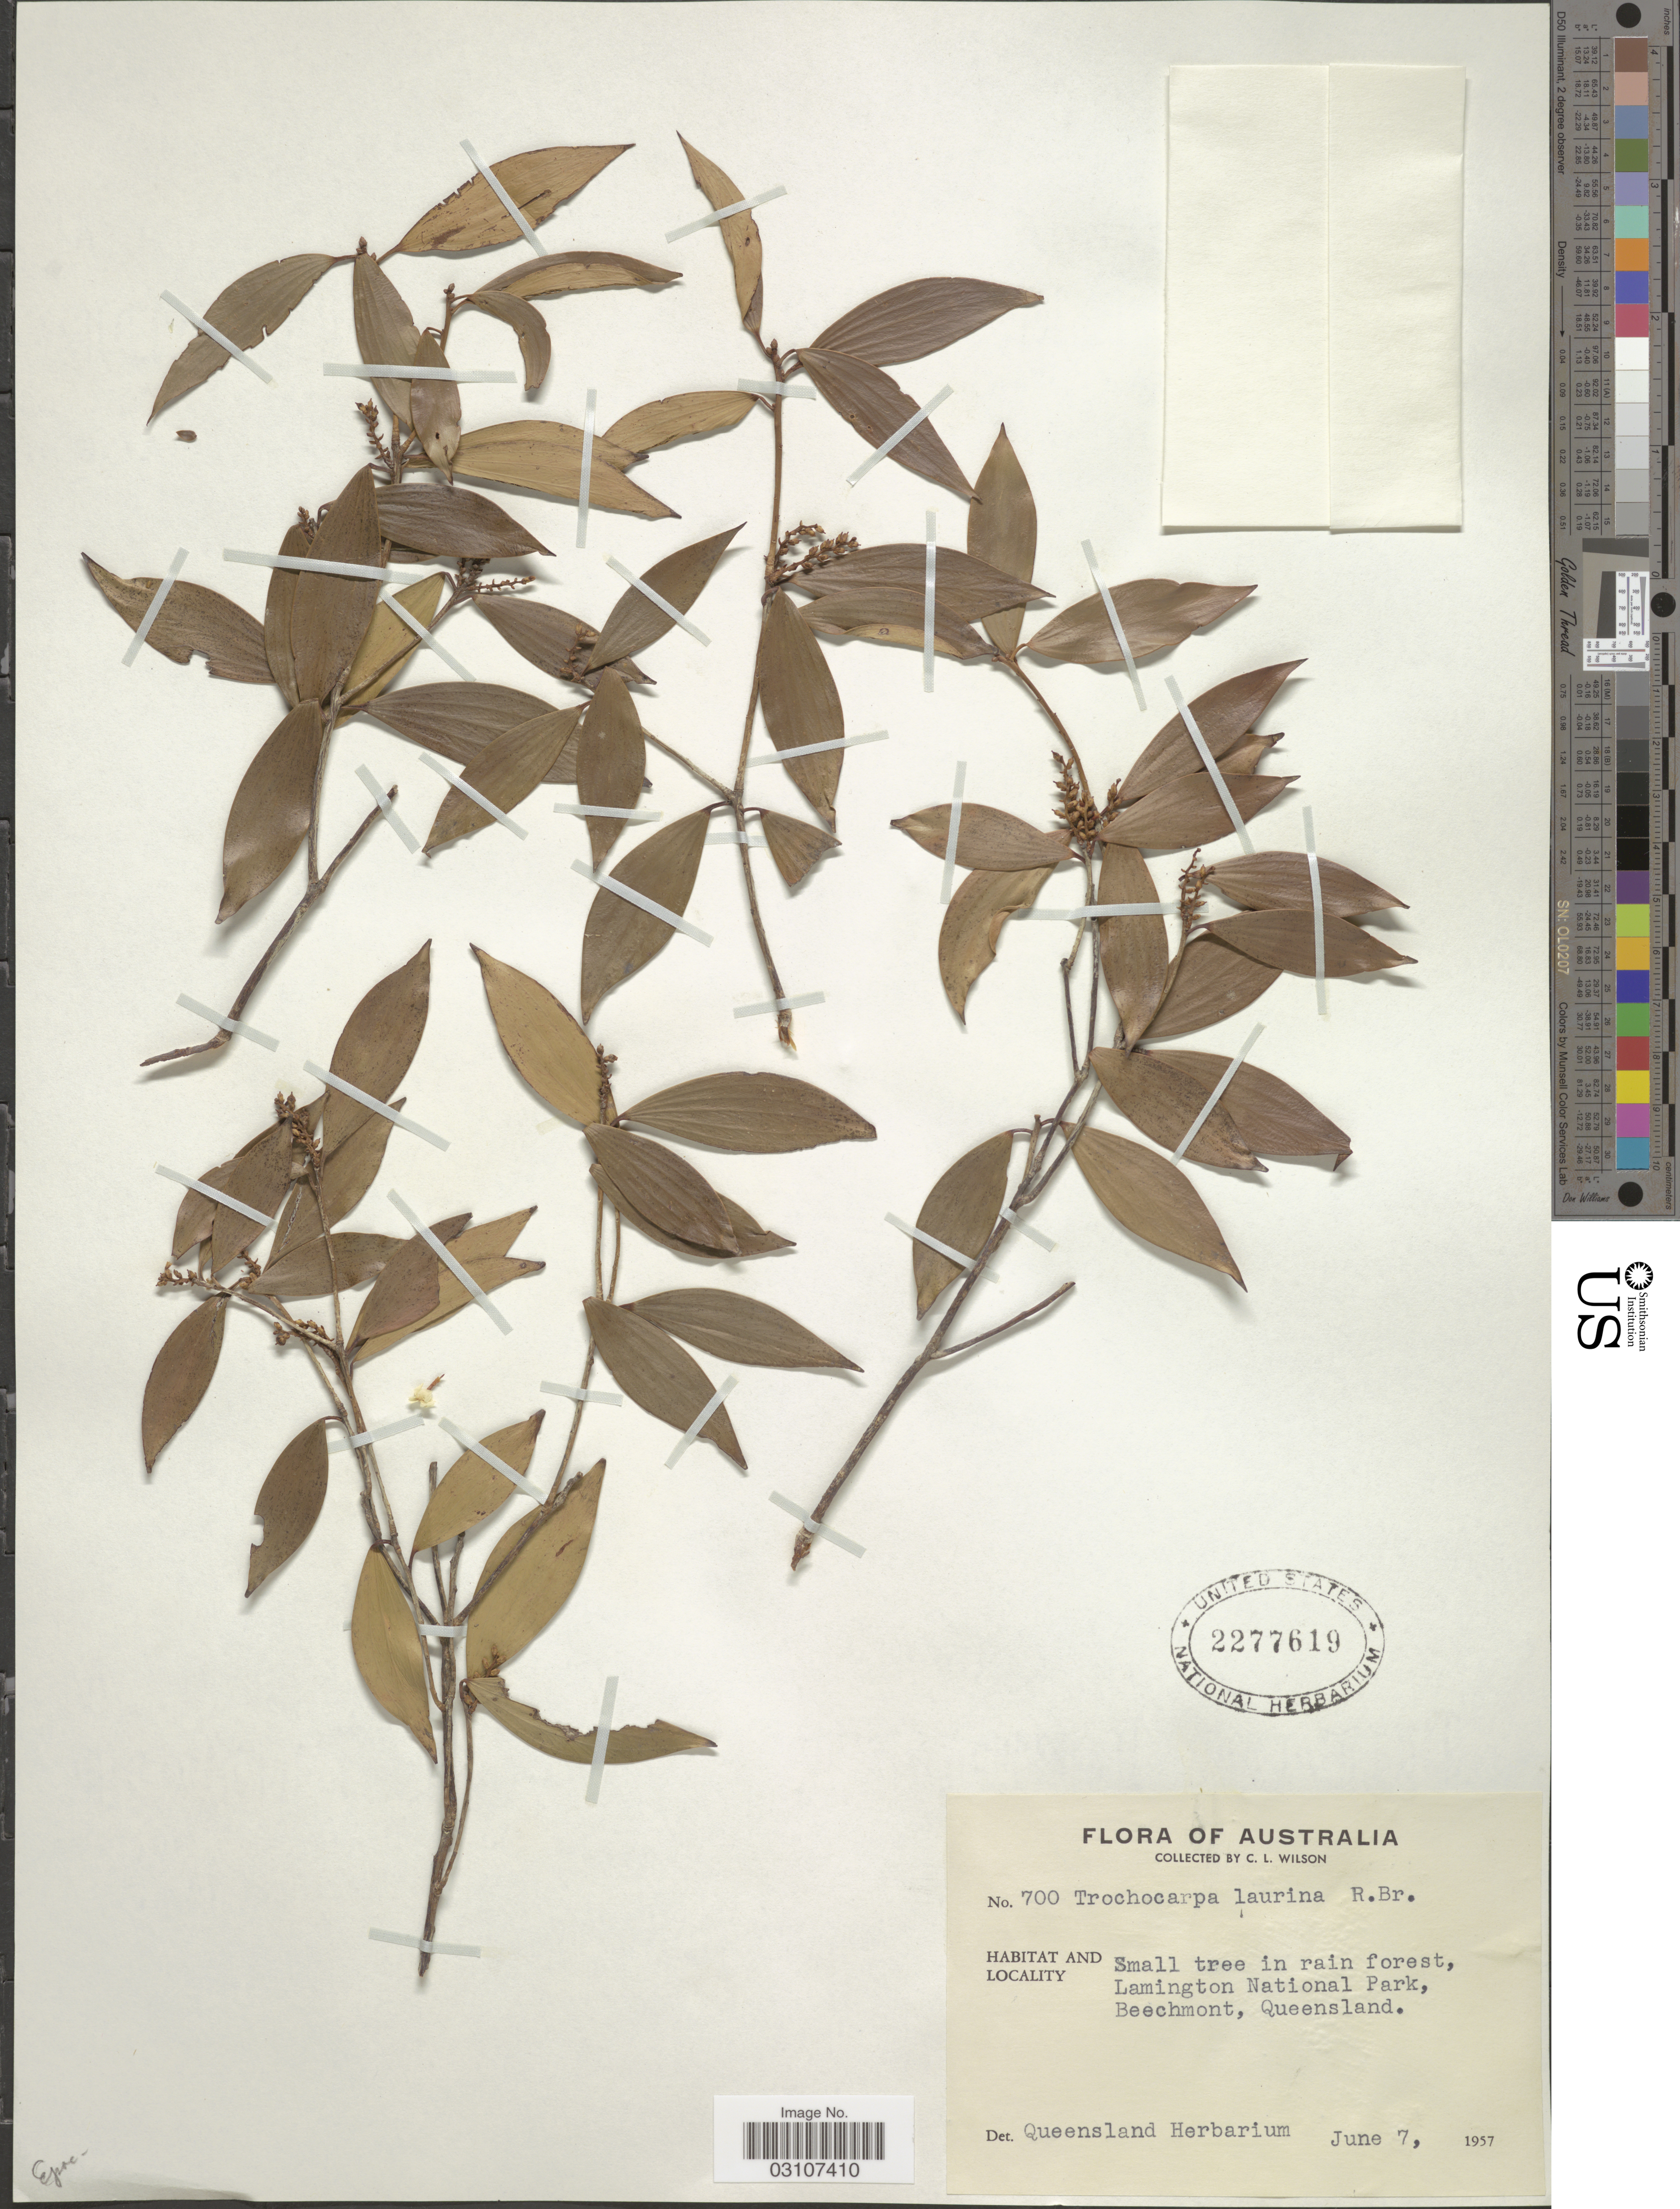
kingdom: Plantae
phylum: Tracheophyta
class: Magnoliopsida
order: Ericales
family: Ericaceae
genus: Trochocarpa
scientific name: Trochocarpa laurina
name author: (Rudge) R. Br.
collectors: C. L. Wilson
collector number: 700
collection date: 1957-06-07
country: Australia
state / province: Queensland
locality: Lamington National Park, Beechmont.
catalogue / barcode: US 2277619